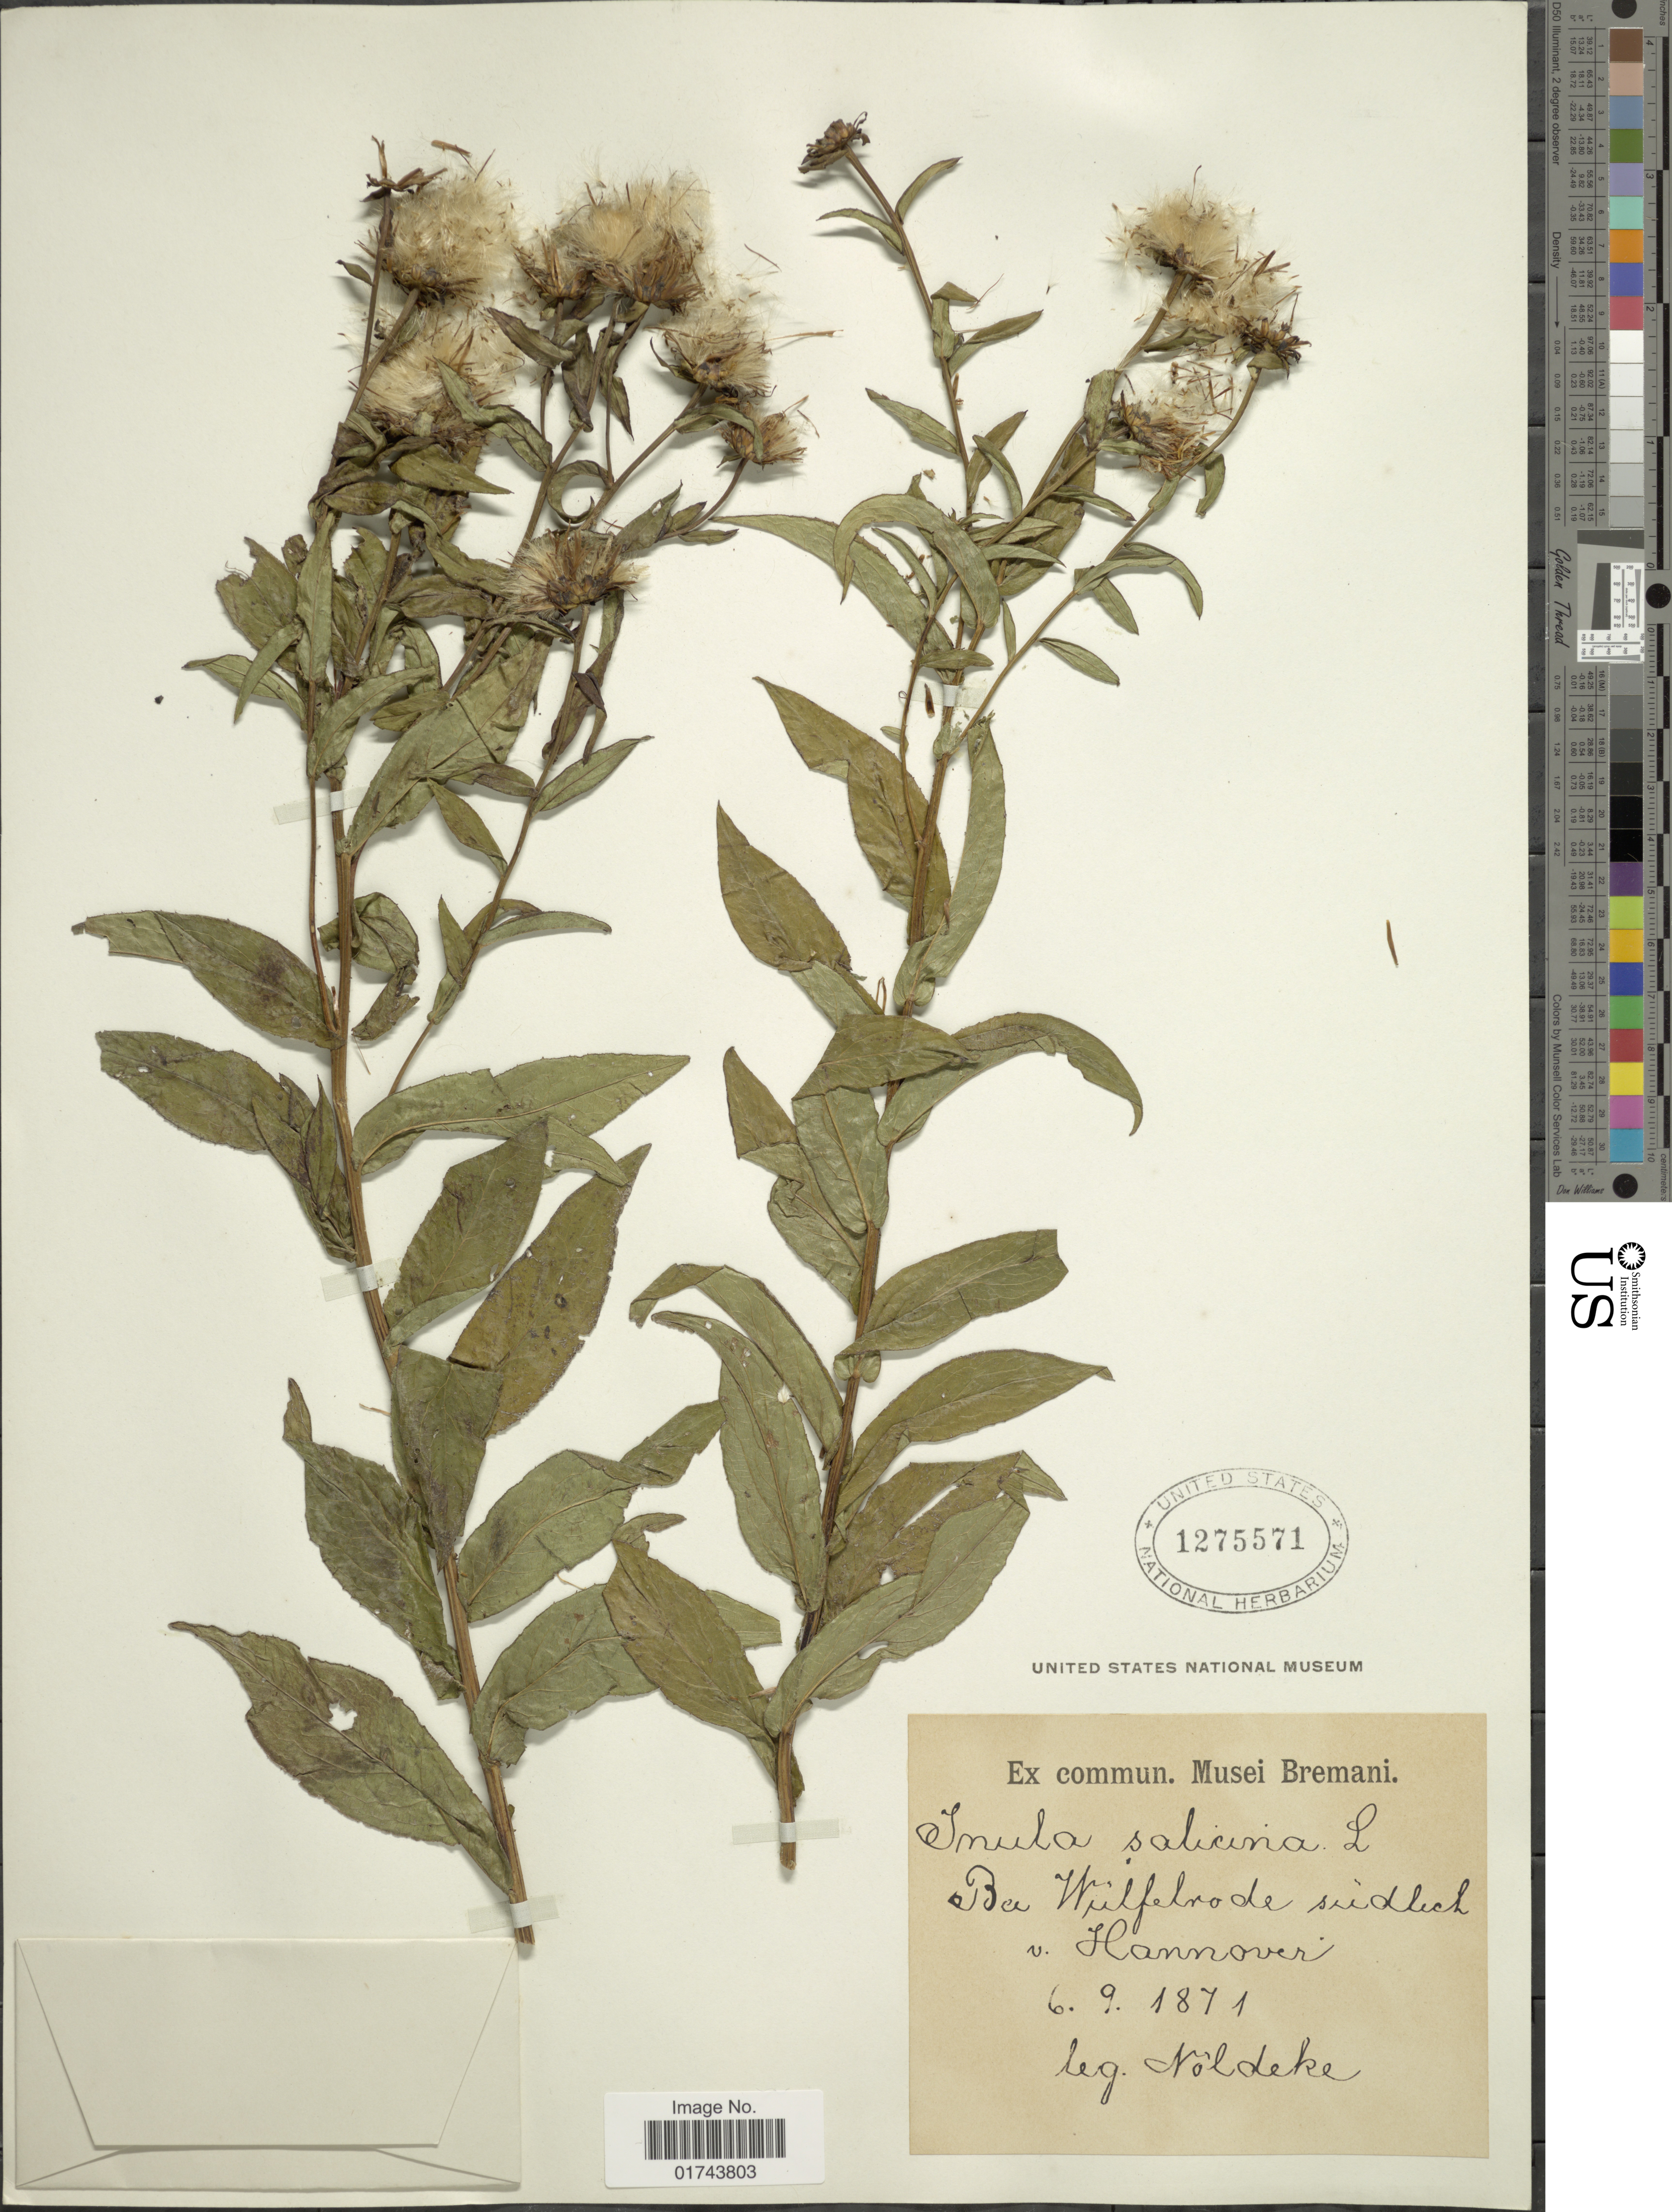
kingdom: Plantae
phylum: Tracheophyta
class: Magnoliopsida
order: Asterales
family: Asteraceae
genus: Inula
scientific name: Inula salicina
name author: L.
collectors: -. Noldeke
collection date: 1871-09-06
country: Germany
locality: Ba Wilfelbrode sudleck v. Hannover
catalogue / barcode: US 1275571